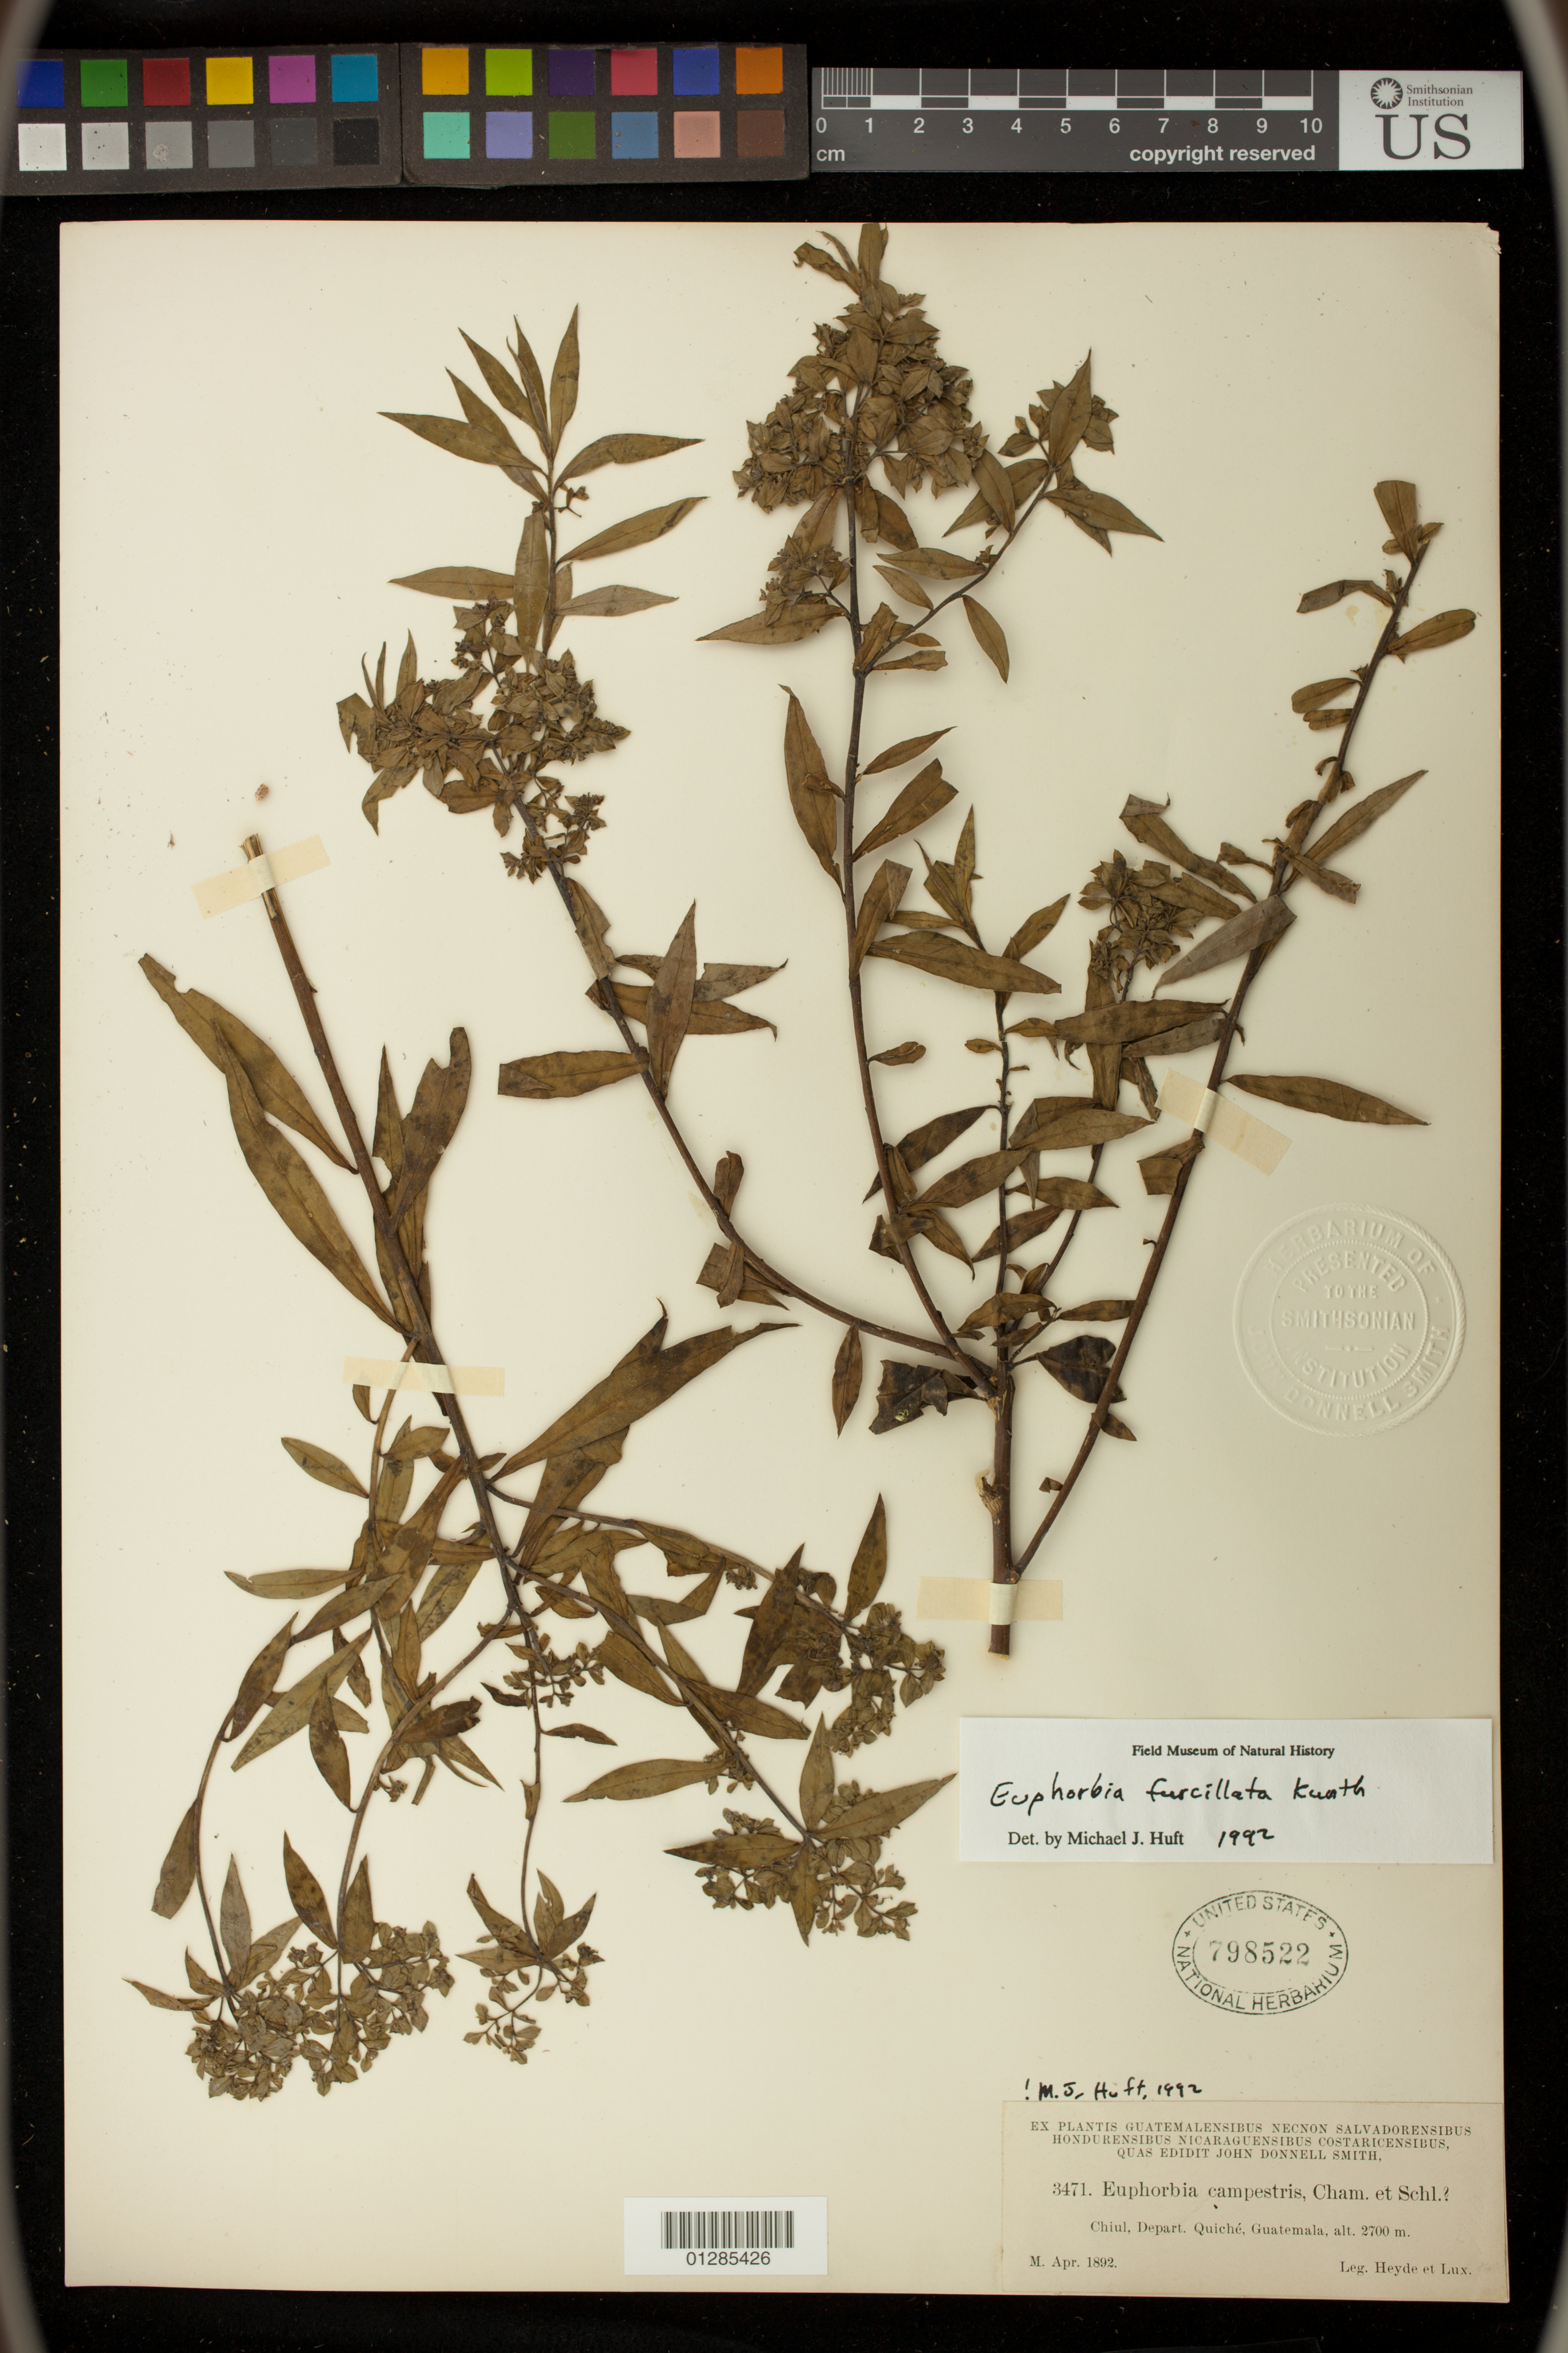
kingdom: Plantae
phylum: Tracheophyta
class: Magnoliopsida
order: Malpighiales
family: Euphorbiaceae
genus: Euphorbia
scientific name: Euphorbia furcillata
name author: Kunth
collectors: E. T. Heyde & E. Lux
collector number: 3471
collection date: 1892-04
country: Guatemala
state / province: El Quiché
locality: Chiul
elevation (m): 2700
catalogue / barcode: US 798522